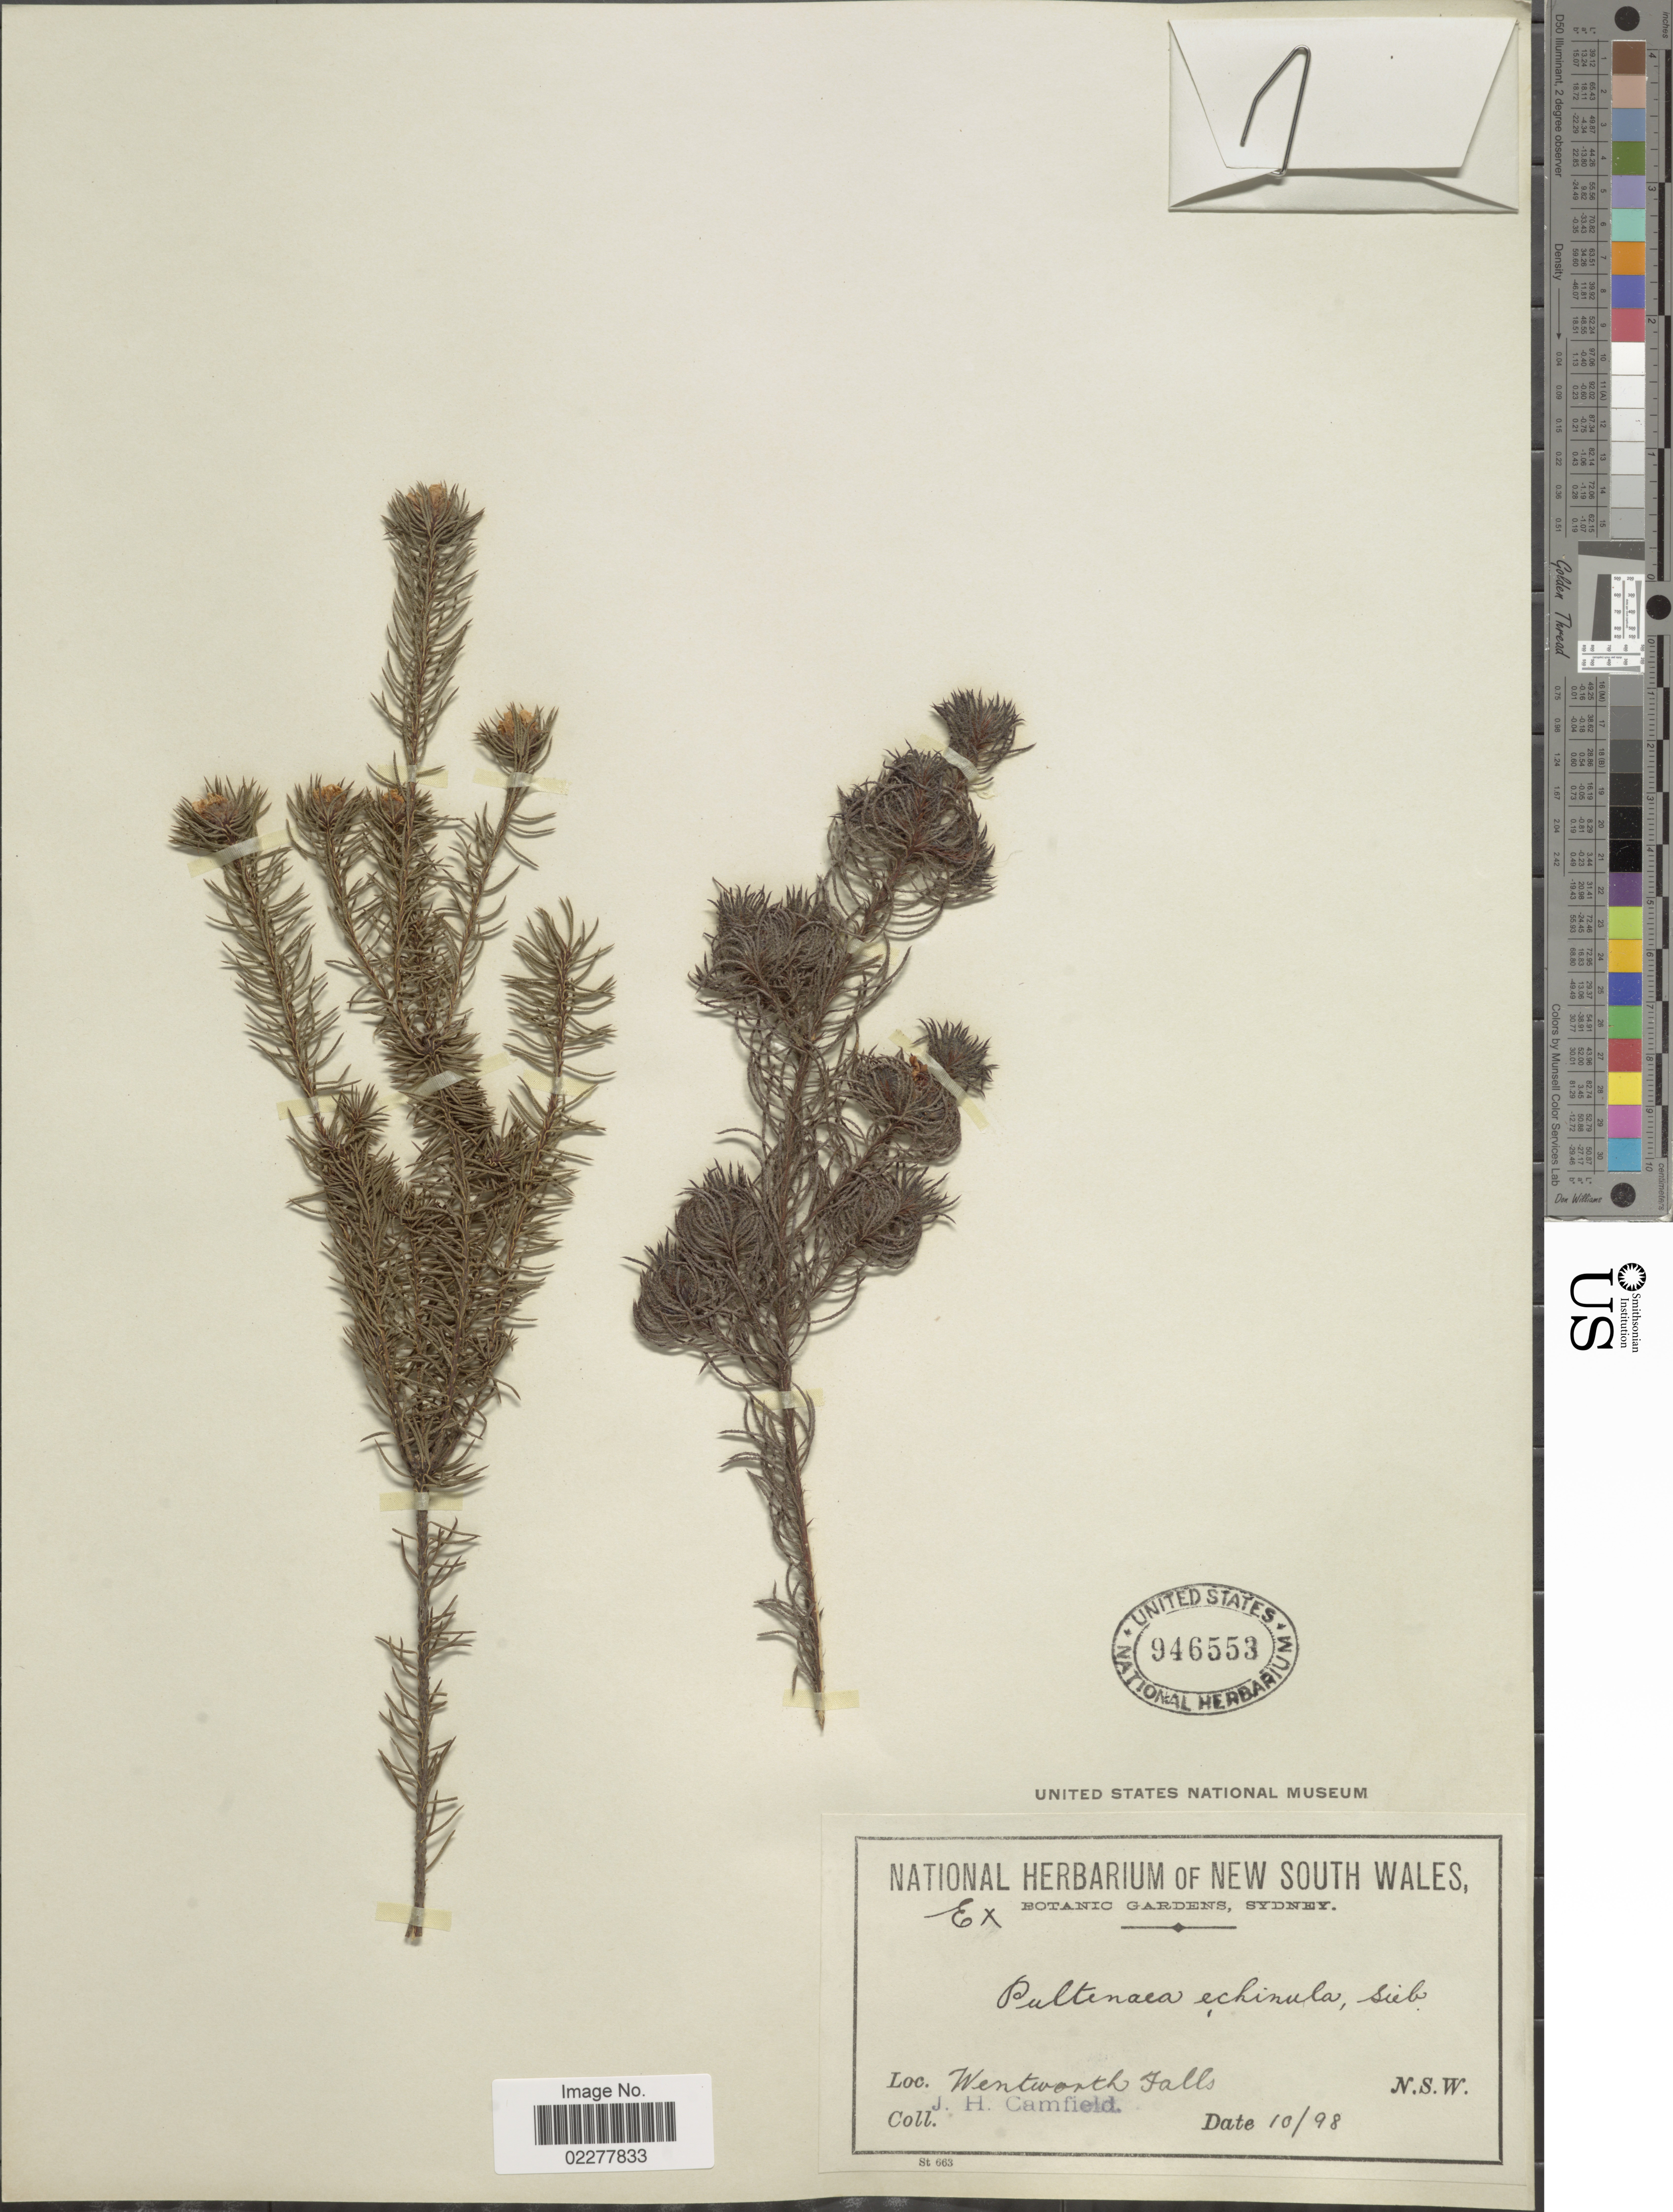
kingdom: Plantae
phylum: Tracheophyta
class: Magnoliopsida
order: Fabales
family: Fabaceae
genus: Pultenaea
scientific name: Pultenaea echinula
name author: Sieber ex DC.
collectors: J. Camfield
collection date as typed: Transcribed d/m/y: /10/98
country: Australia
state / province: New South Wales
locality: Wentworth Falls, N.S.W.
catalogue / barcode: US 946553